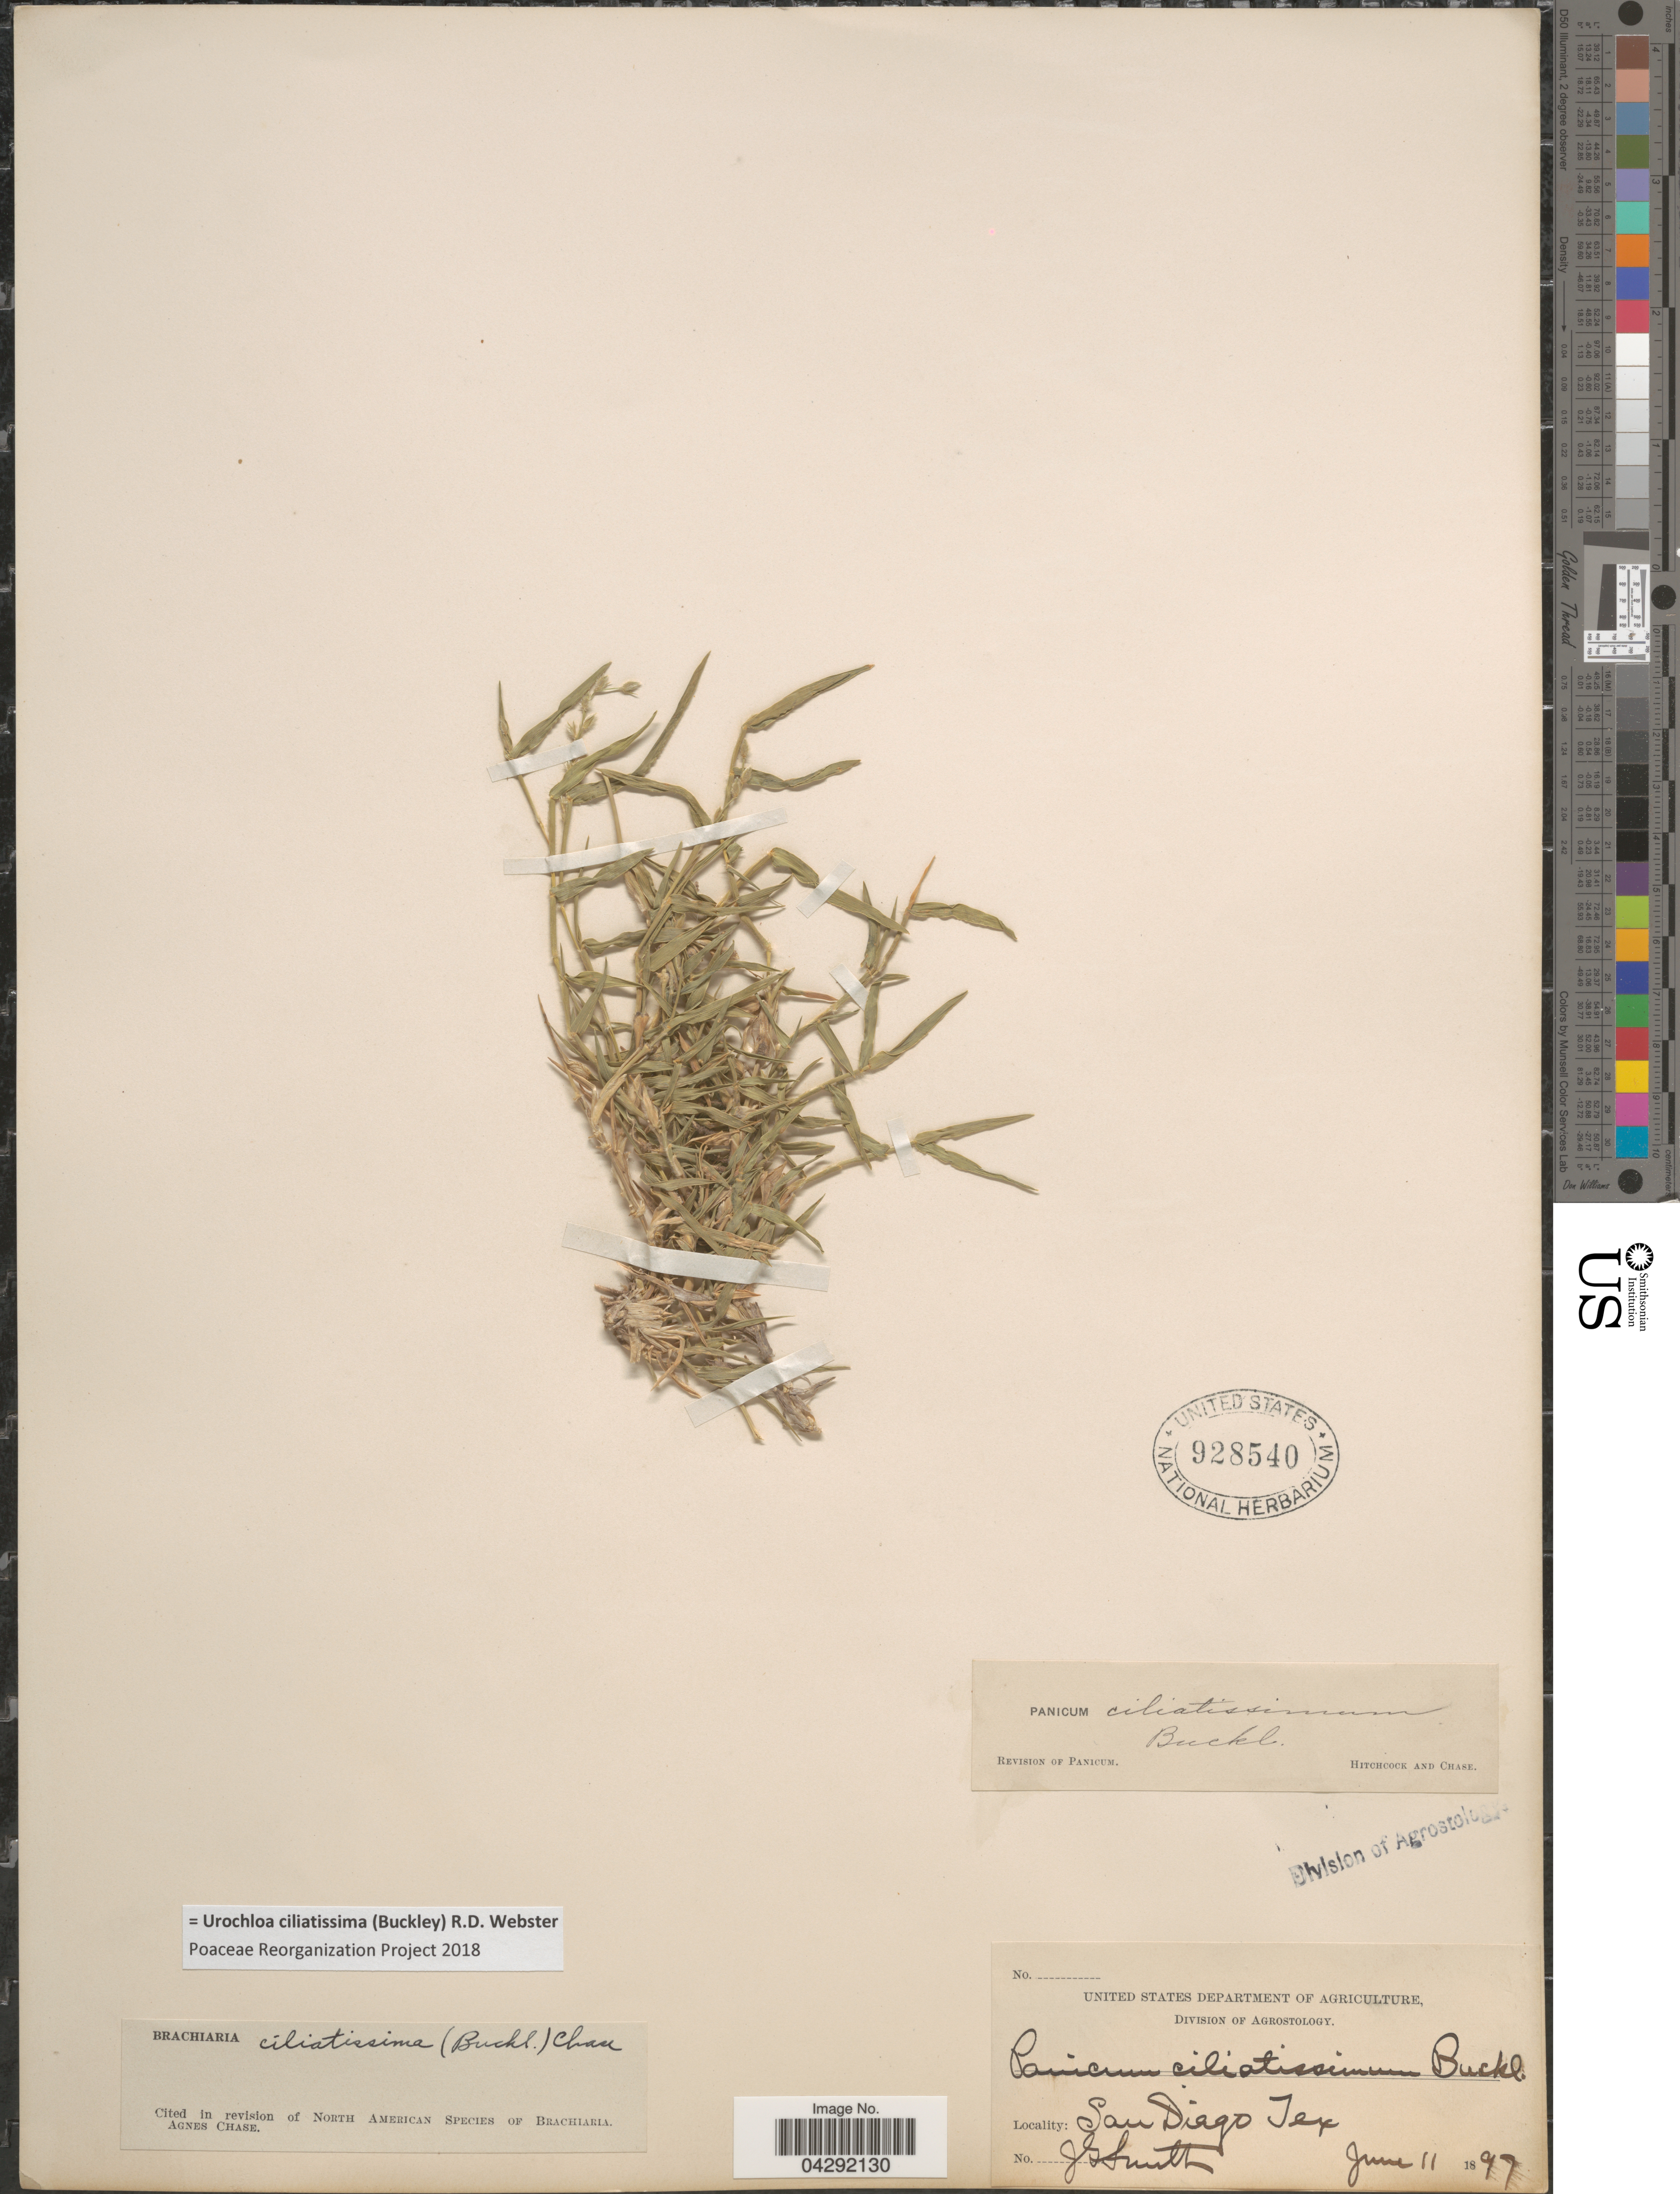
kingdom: Plantae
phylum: Tracheophyta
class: Liliopsida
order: Poales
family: Poaceae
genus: Urochloa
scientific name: Urochloa ciliatissima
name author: (Buckley) R.D. Webster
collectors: J. G. Smith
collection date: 1897-06-11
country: United States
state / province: Texas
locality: San Diego.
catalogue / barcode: US 928540